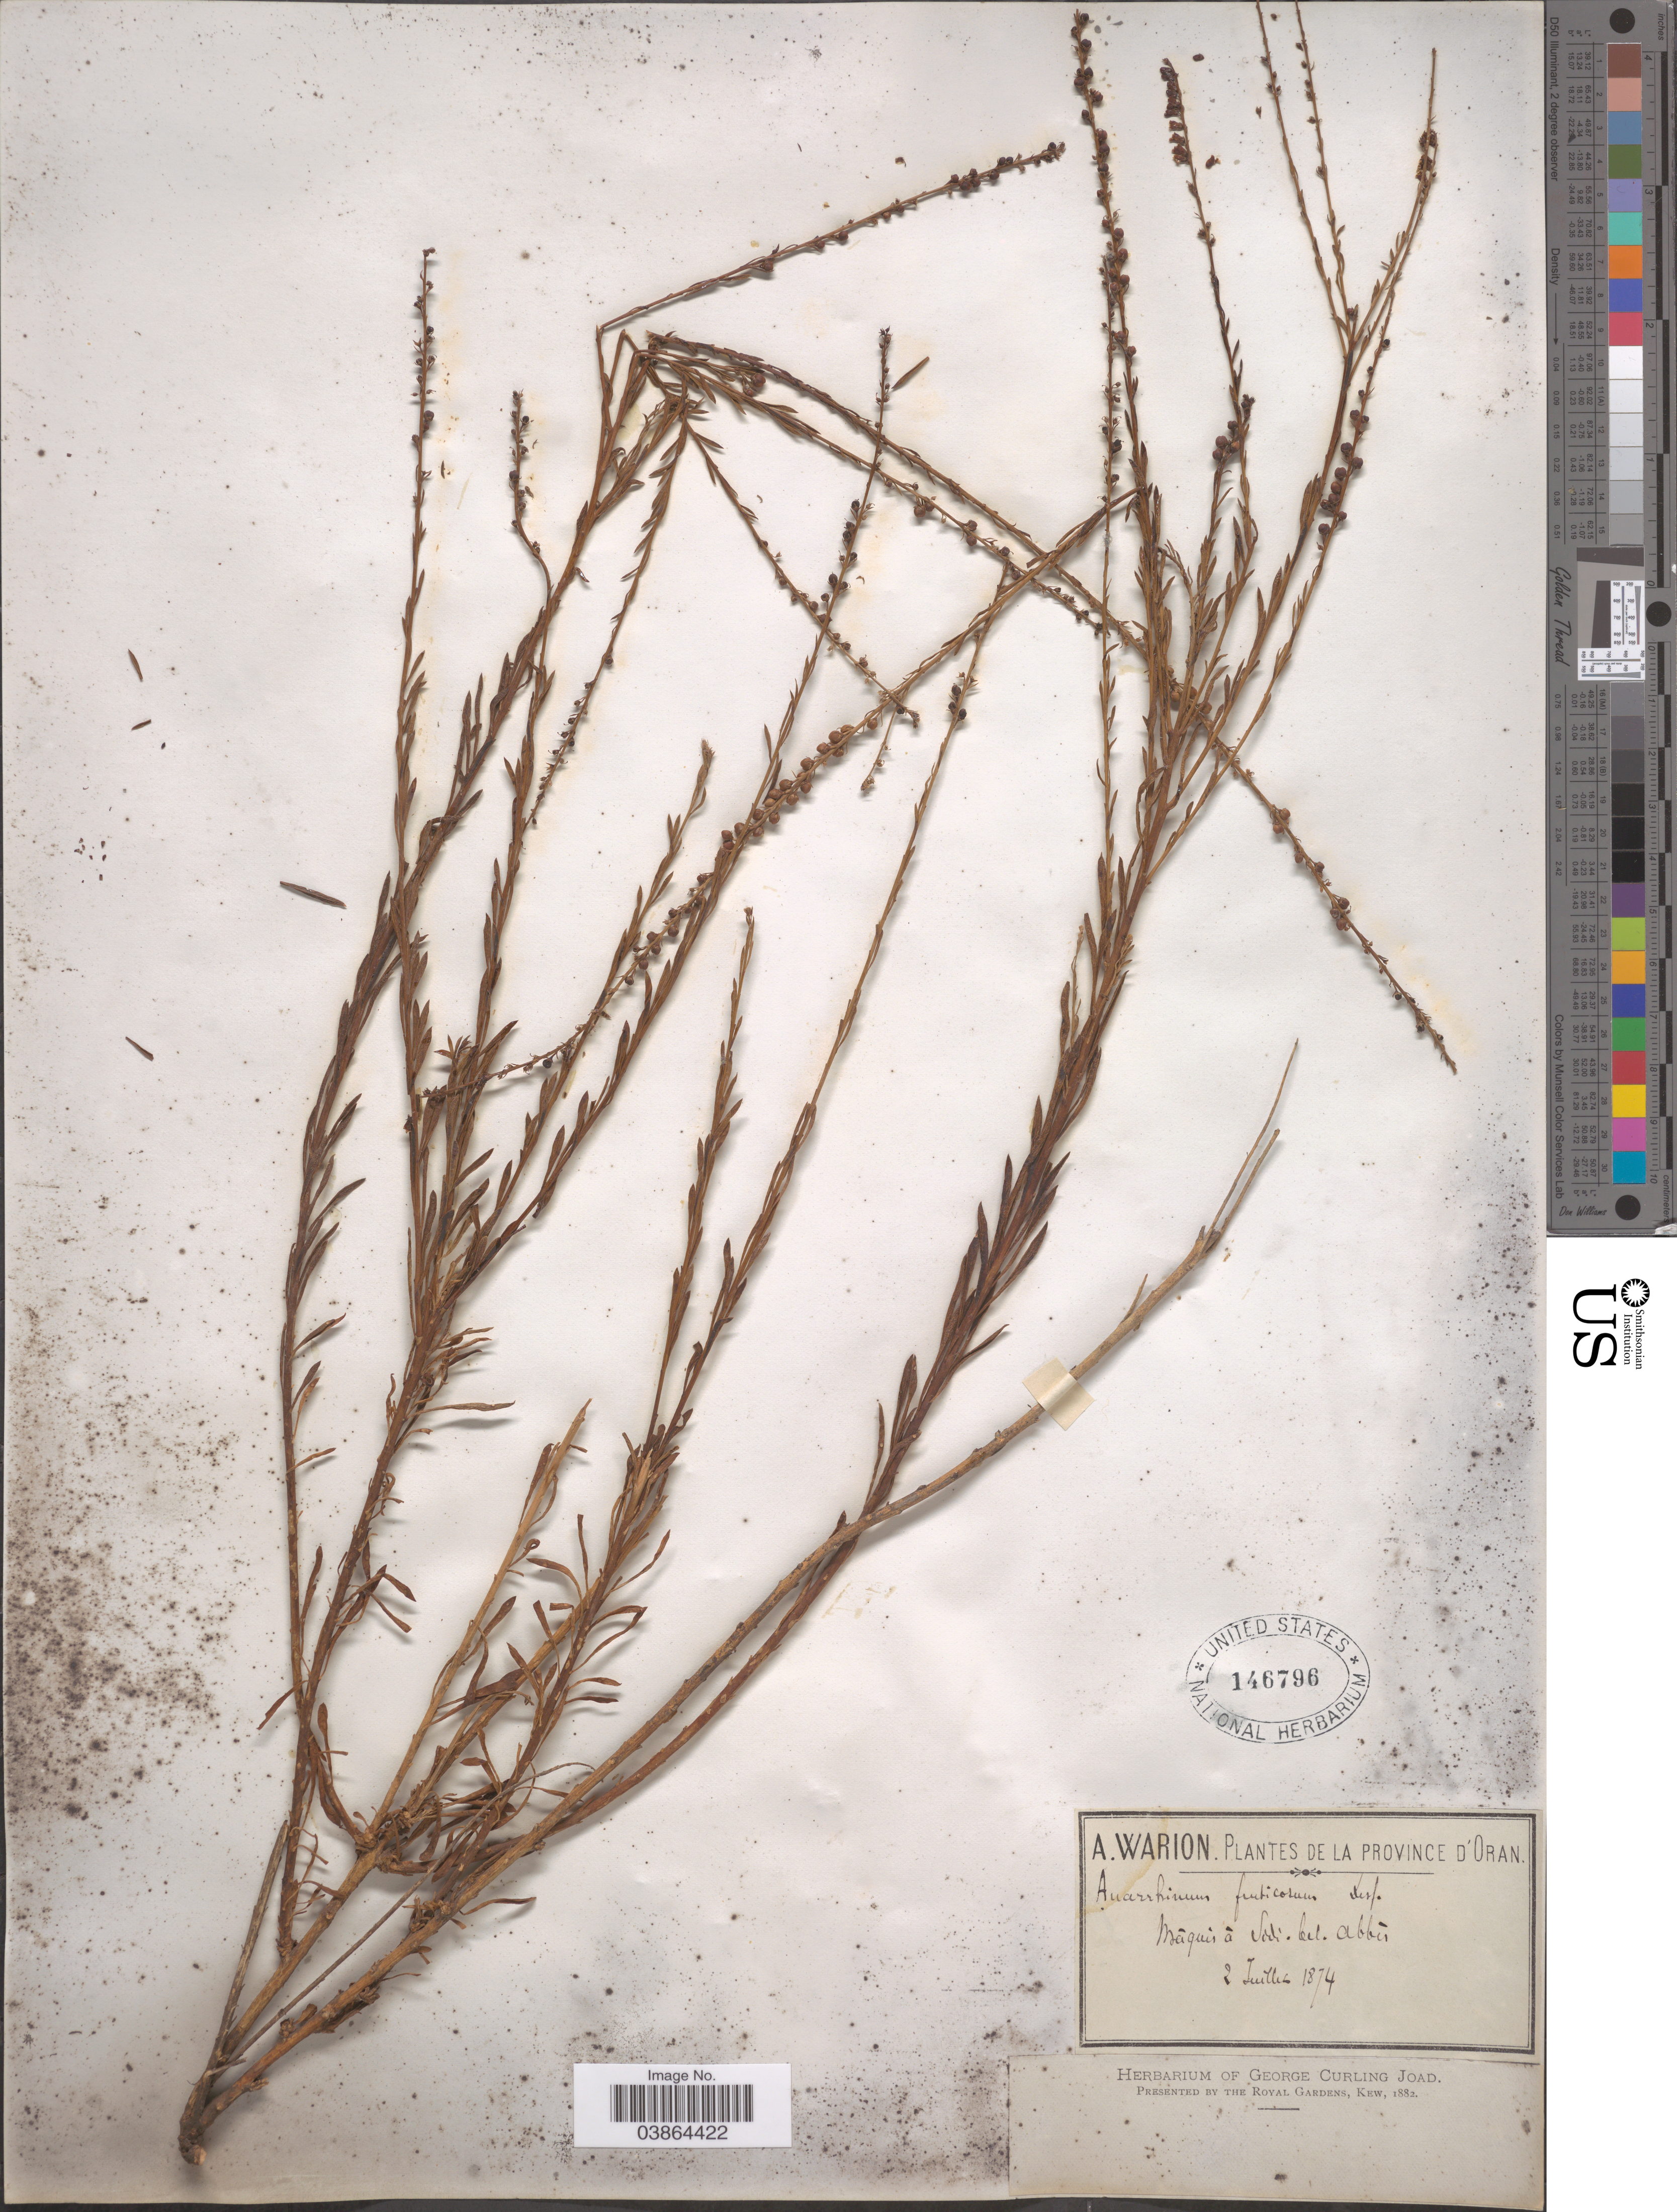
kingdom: Plantae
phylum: Tracheophyta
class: Magnoliopsida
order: Lamiales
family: Plantaginaceae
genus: Anarrhinum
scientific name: Anarrhinum fruticosum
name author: Desf.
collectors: A. Warion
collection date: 1874-07-02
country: Algeria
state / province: Oran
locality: Máquis á Sidi-bel-Abbís.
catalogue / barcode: US 146796